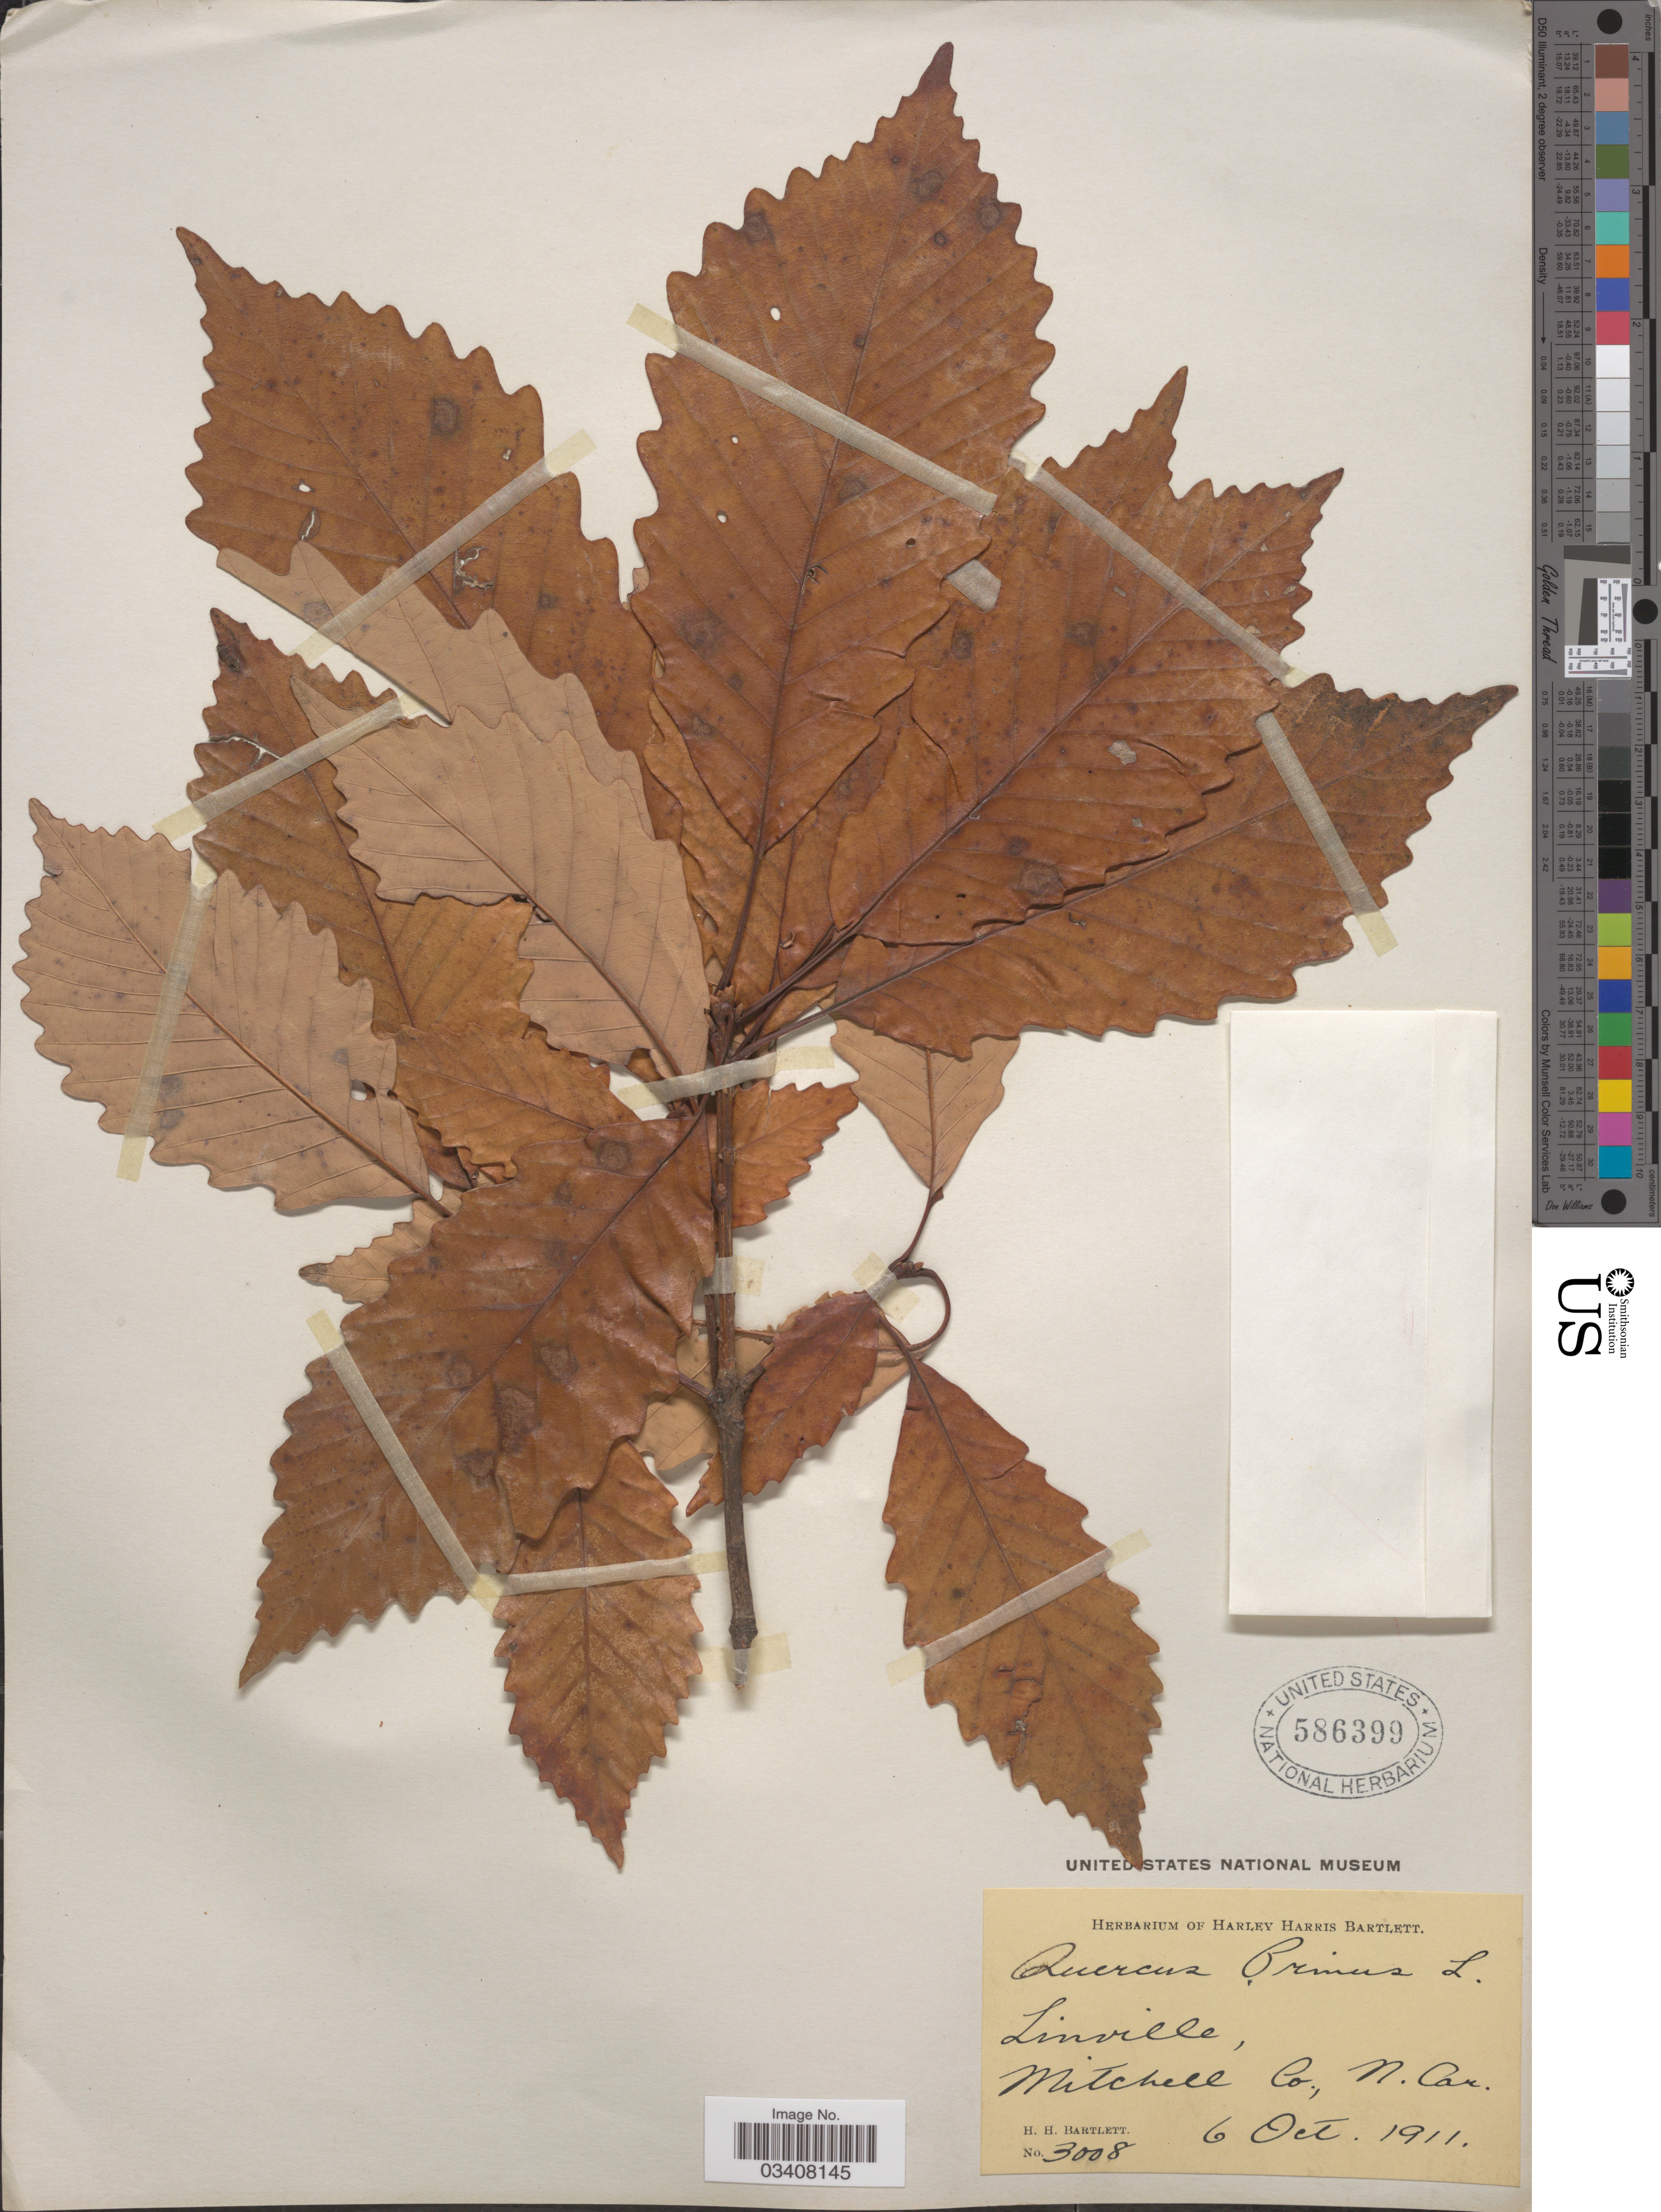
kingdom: Plantae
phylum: Tracheophyta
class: Magnoliopsida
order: Fagales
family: Fagaceae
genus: Quercus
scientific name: Quercus prinus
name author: L.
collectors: H. H. Bartlett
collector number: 3008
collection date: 1911-10-06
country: United States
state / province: North Carolina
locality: Linville, Mitchell Co.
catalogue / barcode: US 586399